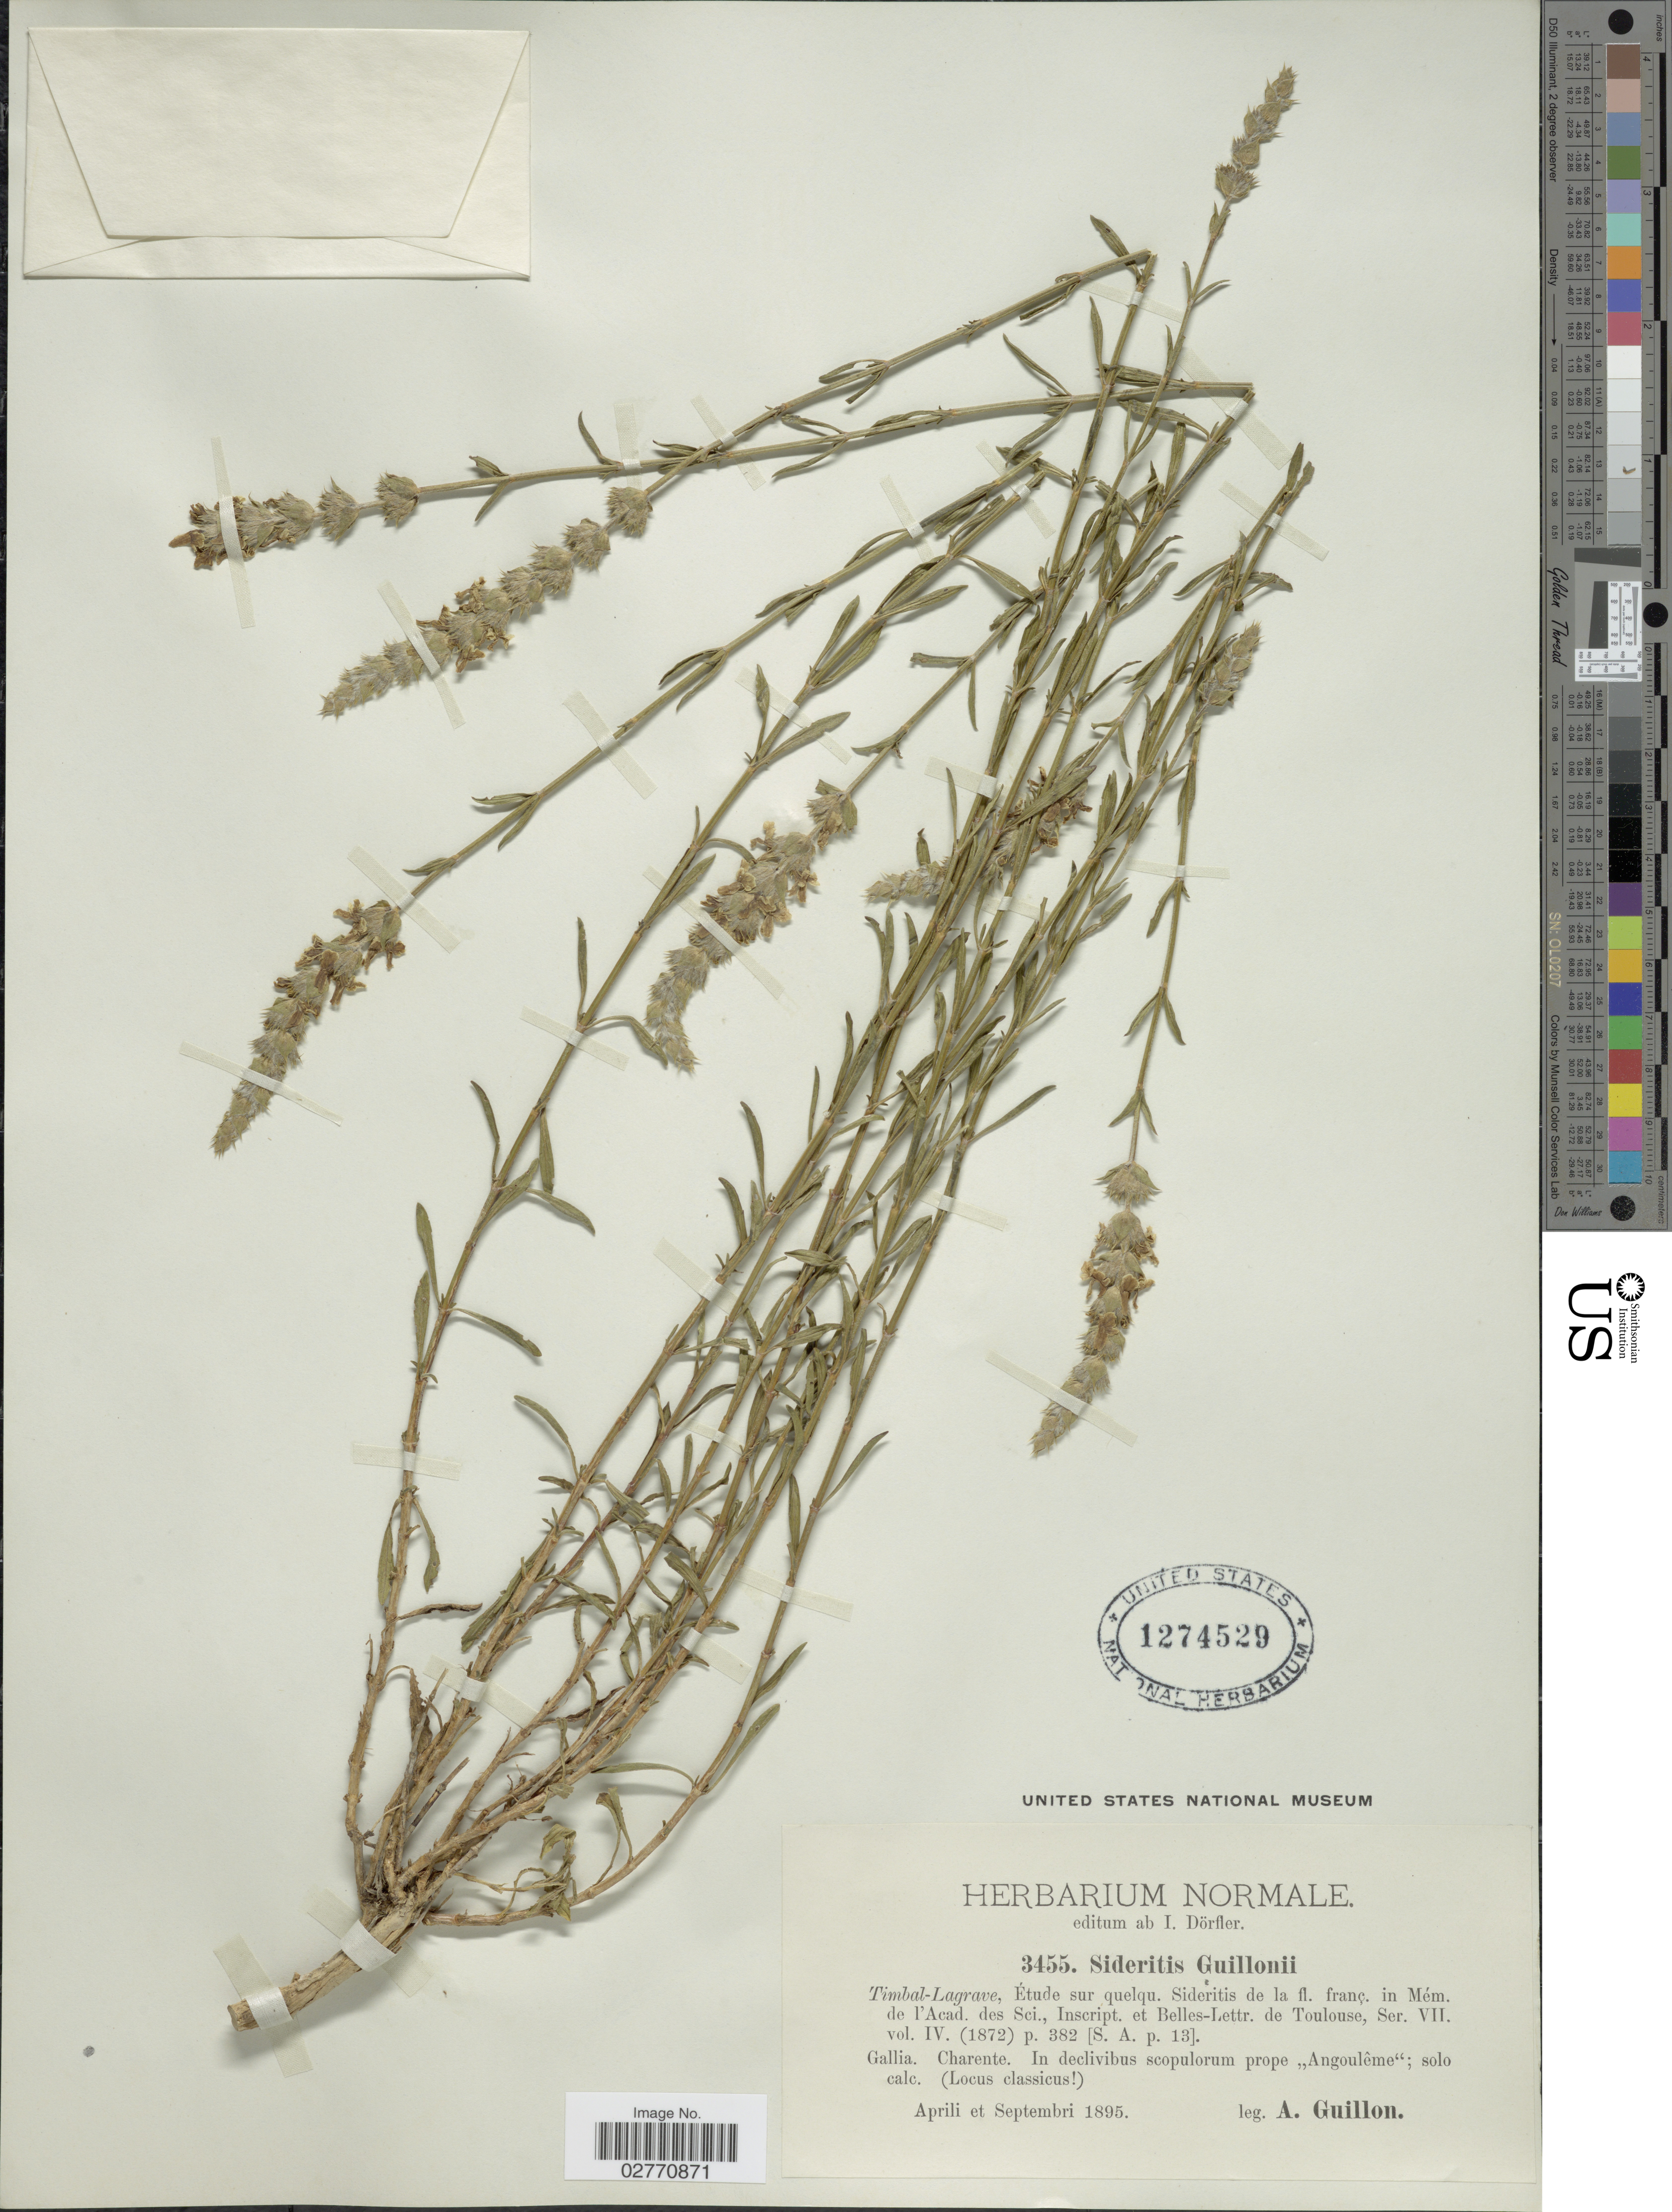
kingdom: Plantae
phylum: Tracheophyta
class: Magnoliopsida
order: Lamiales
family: Lamiaceae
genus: Sideritis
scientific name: Sideritis guillonii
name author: Timb.-Lagr.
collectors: A. Guillon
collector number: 3455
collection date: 1895-04/1895-09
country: France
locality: Gallia. Charente. In declivibus scopulorum prope Angoulême ; solo calc. (Locus classicus [illegible text])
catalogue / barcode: US 1274529